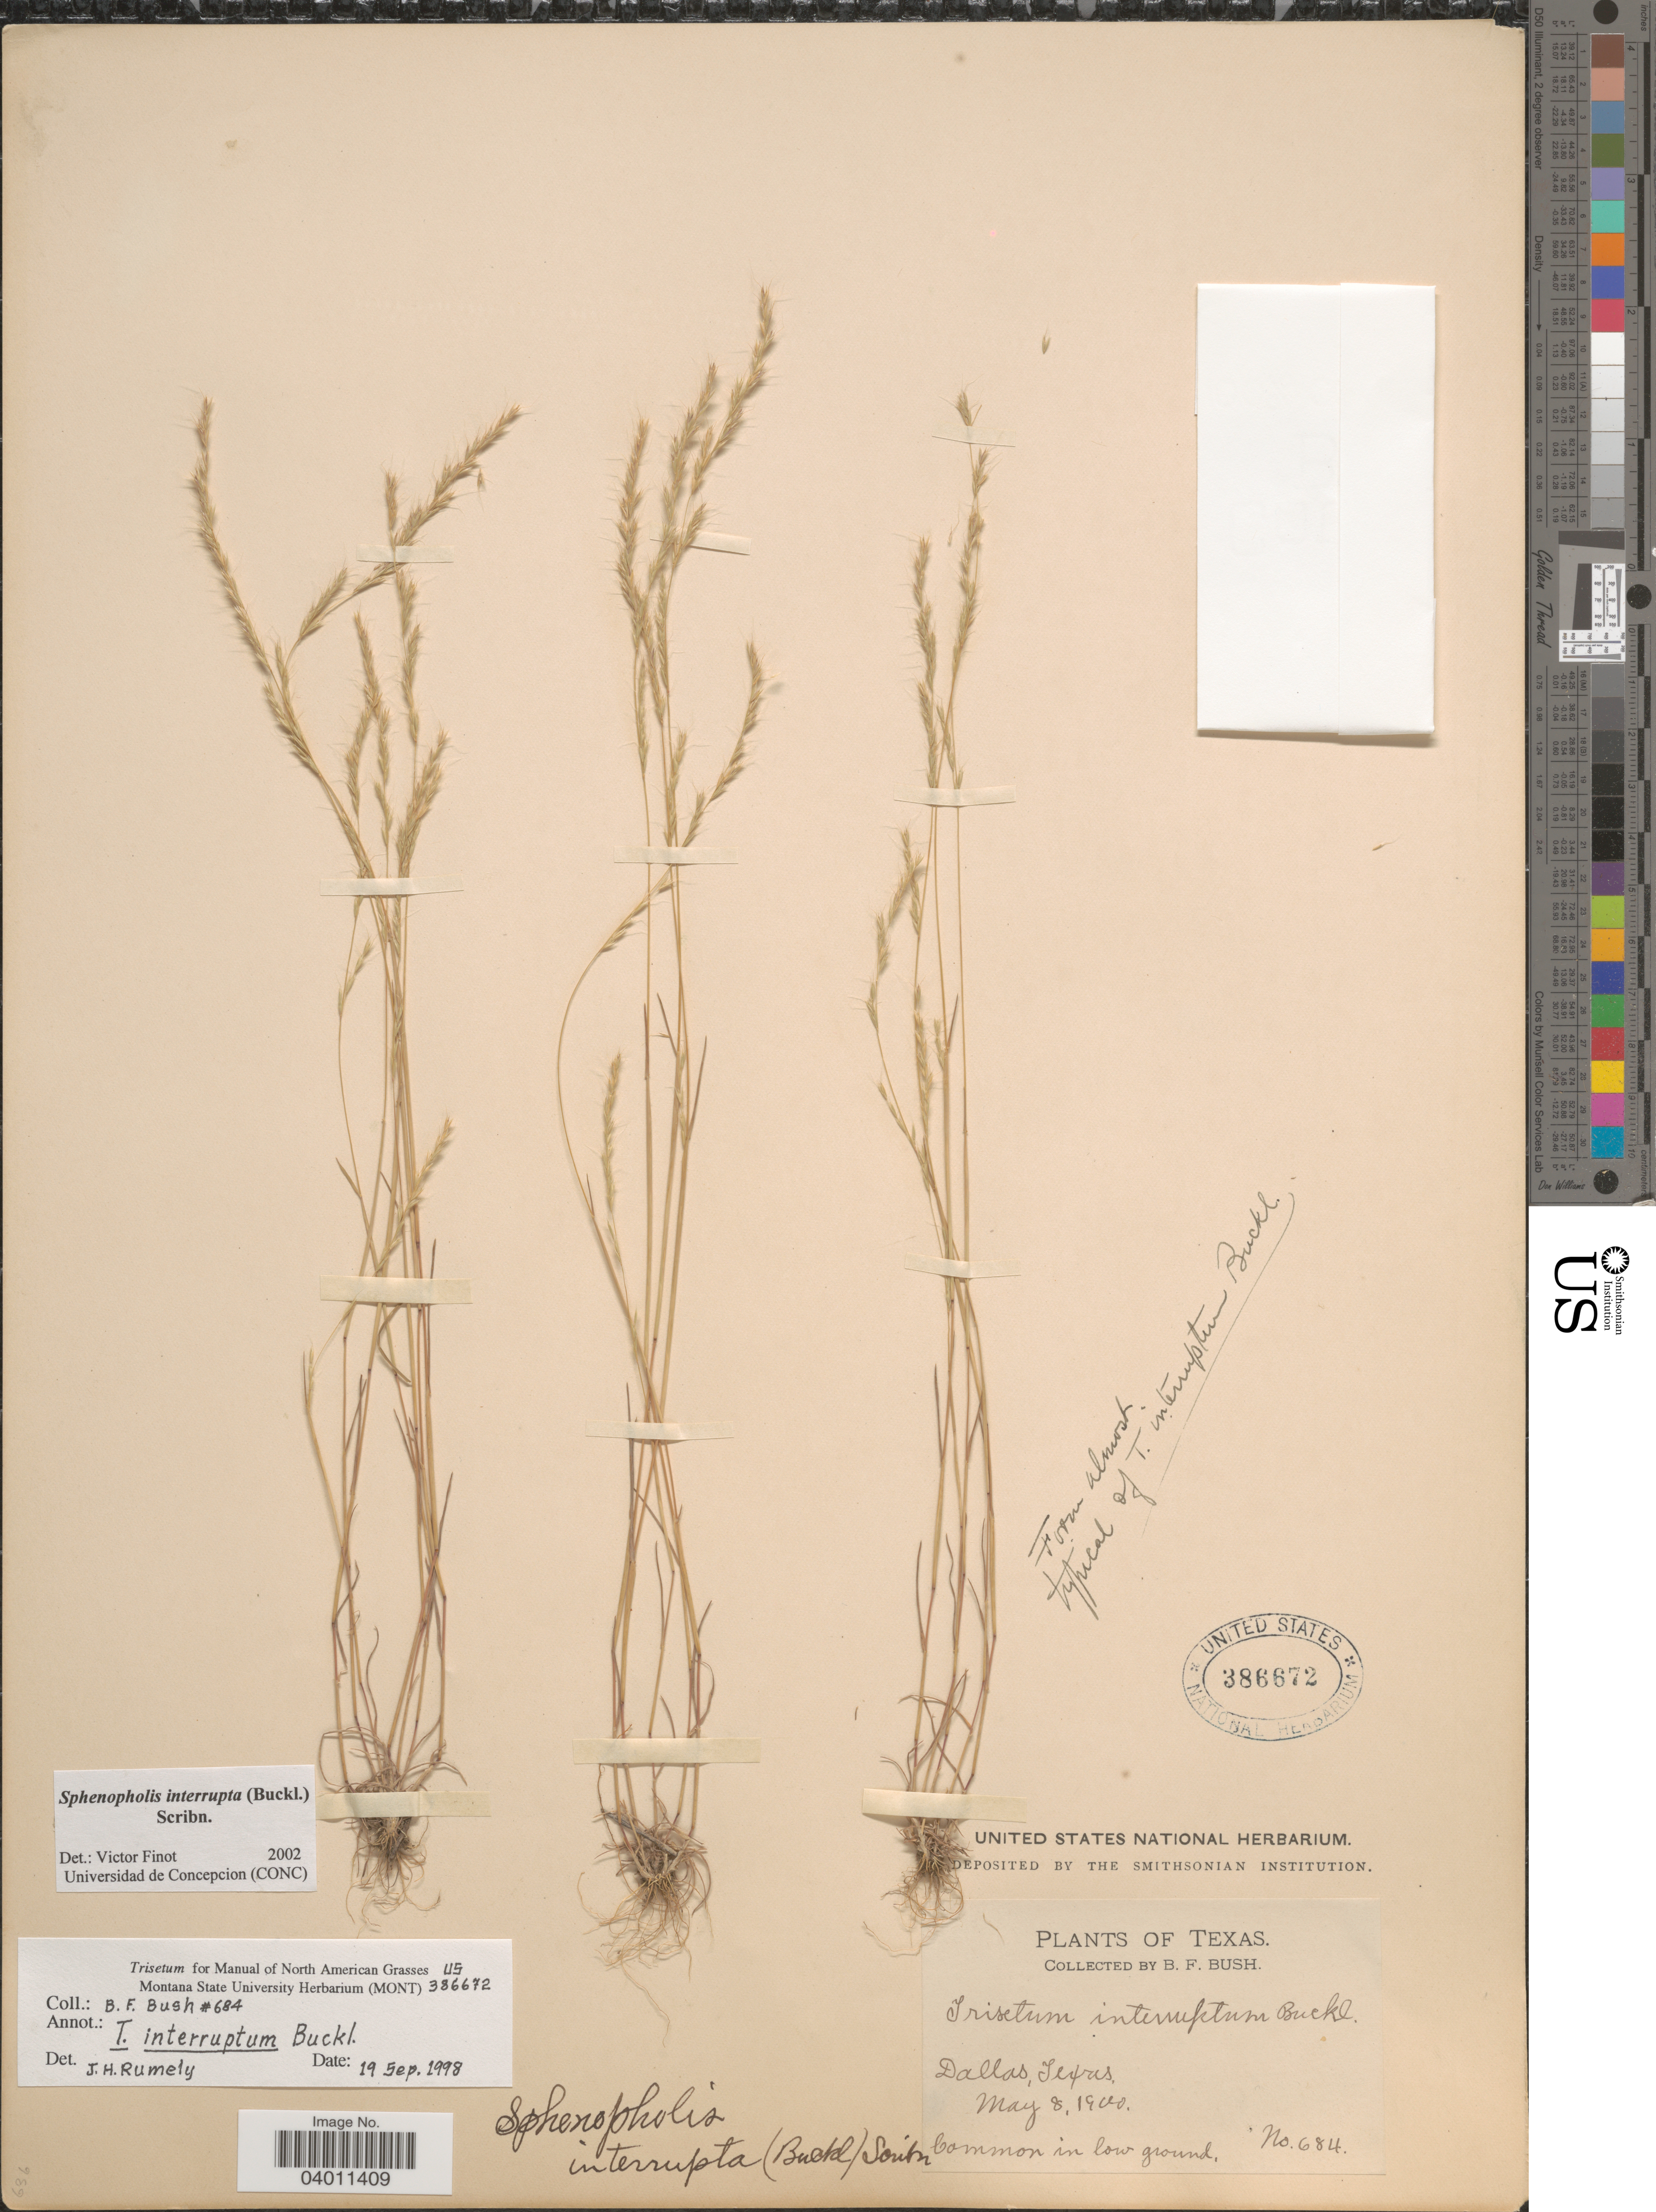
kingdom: Plantae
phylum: Tracheophyta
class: Liliopsida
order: Poales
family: Poaceae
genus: Sphenopholis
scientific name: Sphenopholis interrupta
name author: (Buckley) Scribn.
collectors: B. F. Bush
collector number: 684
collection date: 1900-05-08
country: United States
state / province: Texas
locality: Dallas.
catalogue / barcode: US 386672